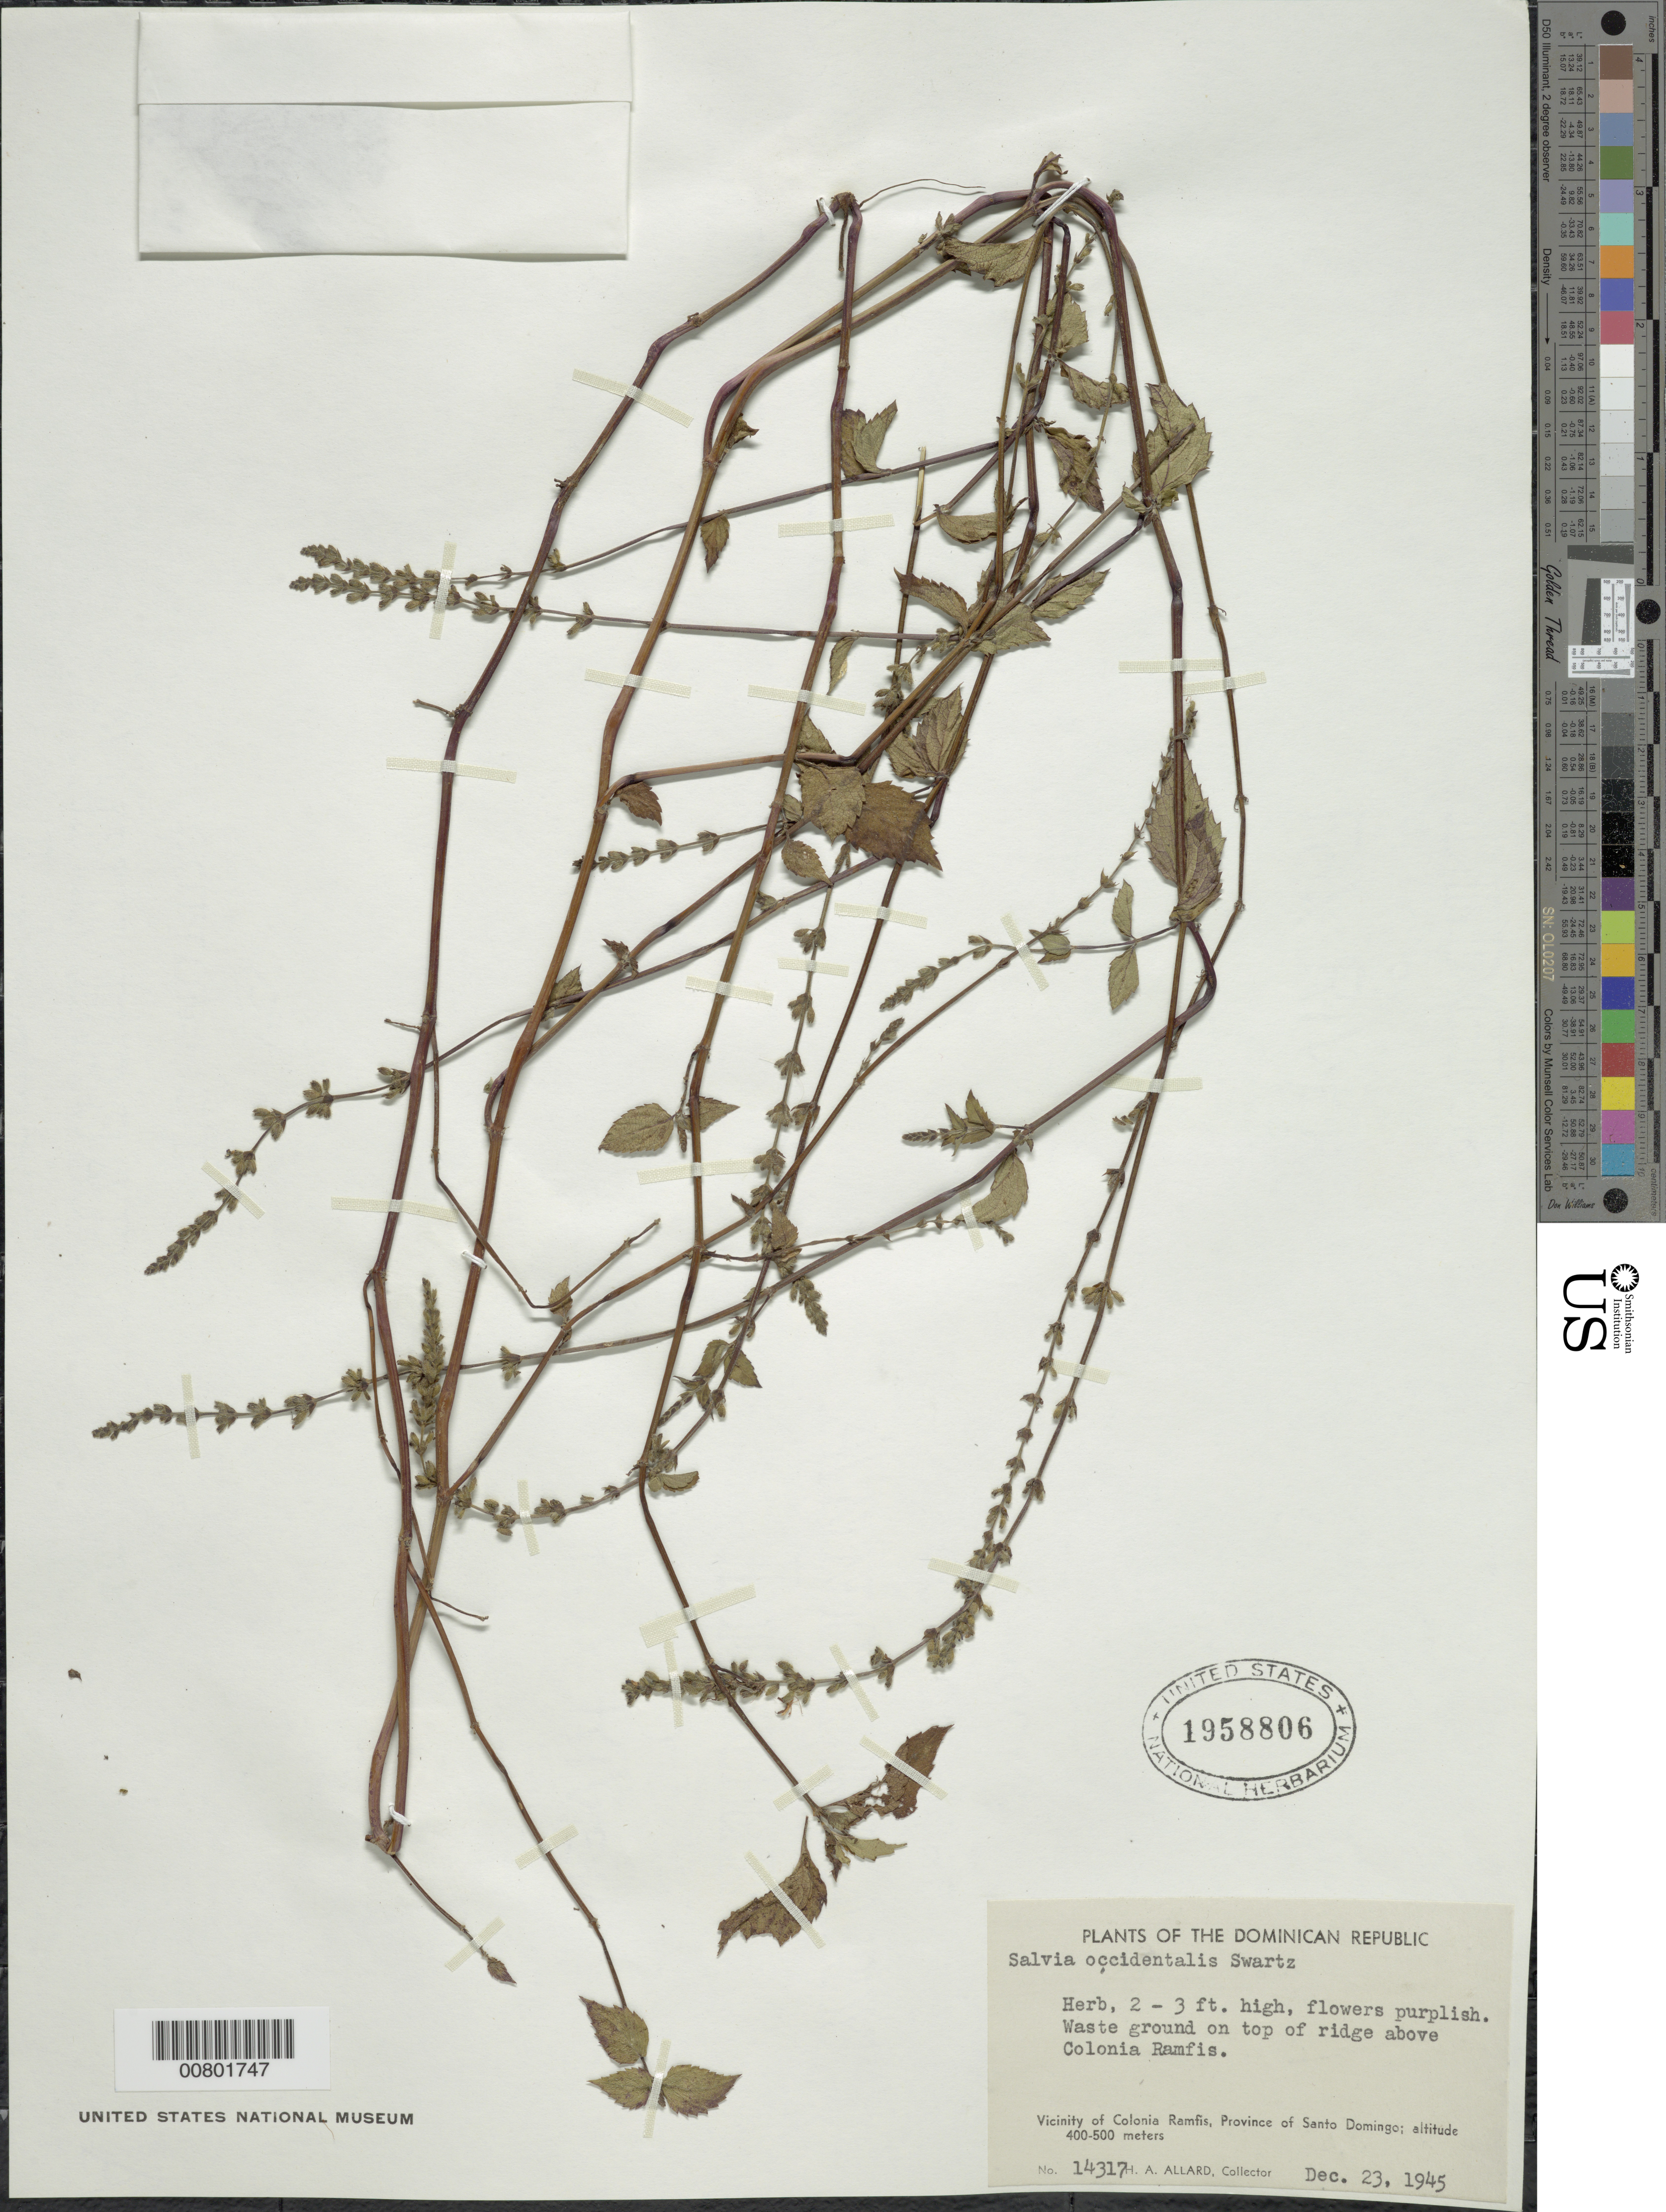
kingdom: Plantae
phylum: Tracheophyta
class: Magnoliopsida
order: Lamiales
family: Lamiaceae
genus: Salvia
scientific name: Salvia occidentalis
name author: Sw.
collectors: H. A. Allard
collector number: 14317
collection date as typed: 23 Dec 1945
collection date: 1945-12-23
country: Dominican Republic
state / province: Distrito Nacional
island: Hispaniola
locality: On ridge above Colonia Ramfis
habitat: Waste grounds on top of ridge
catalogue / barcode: US 1958806